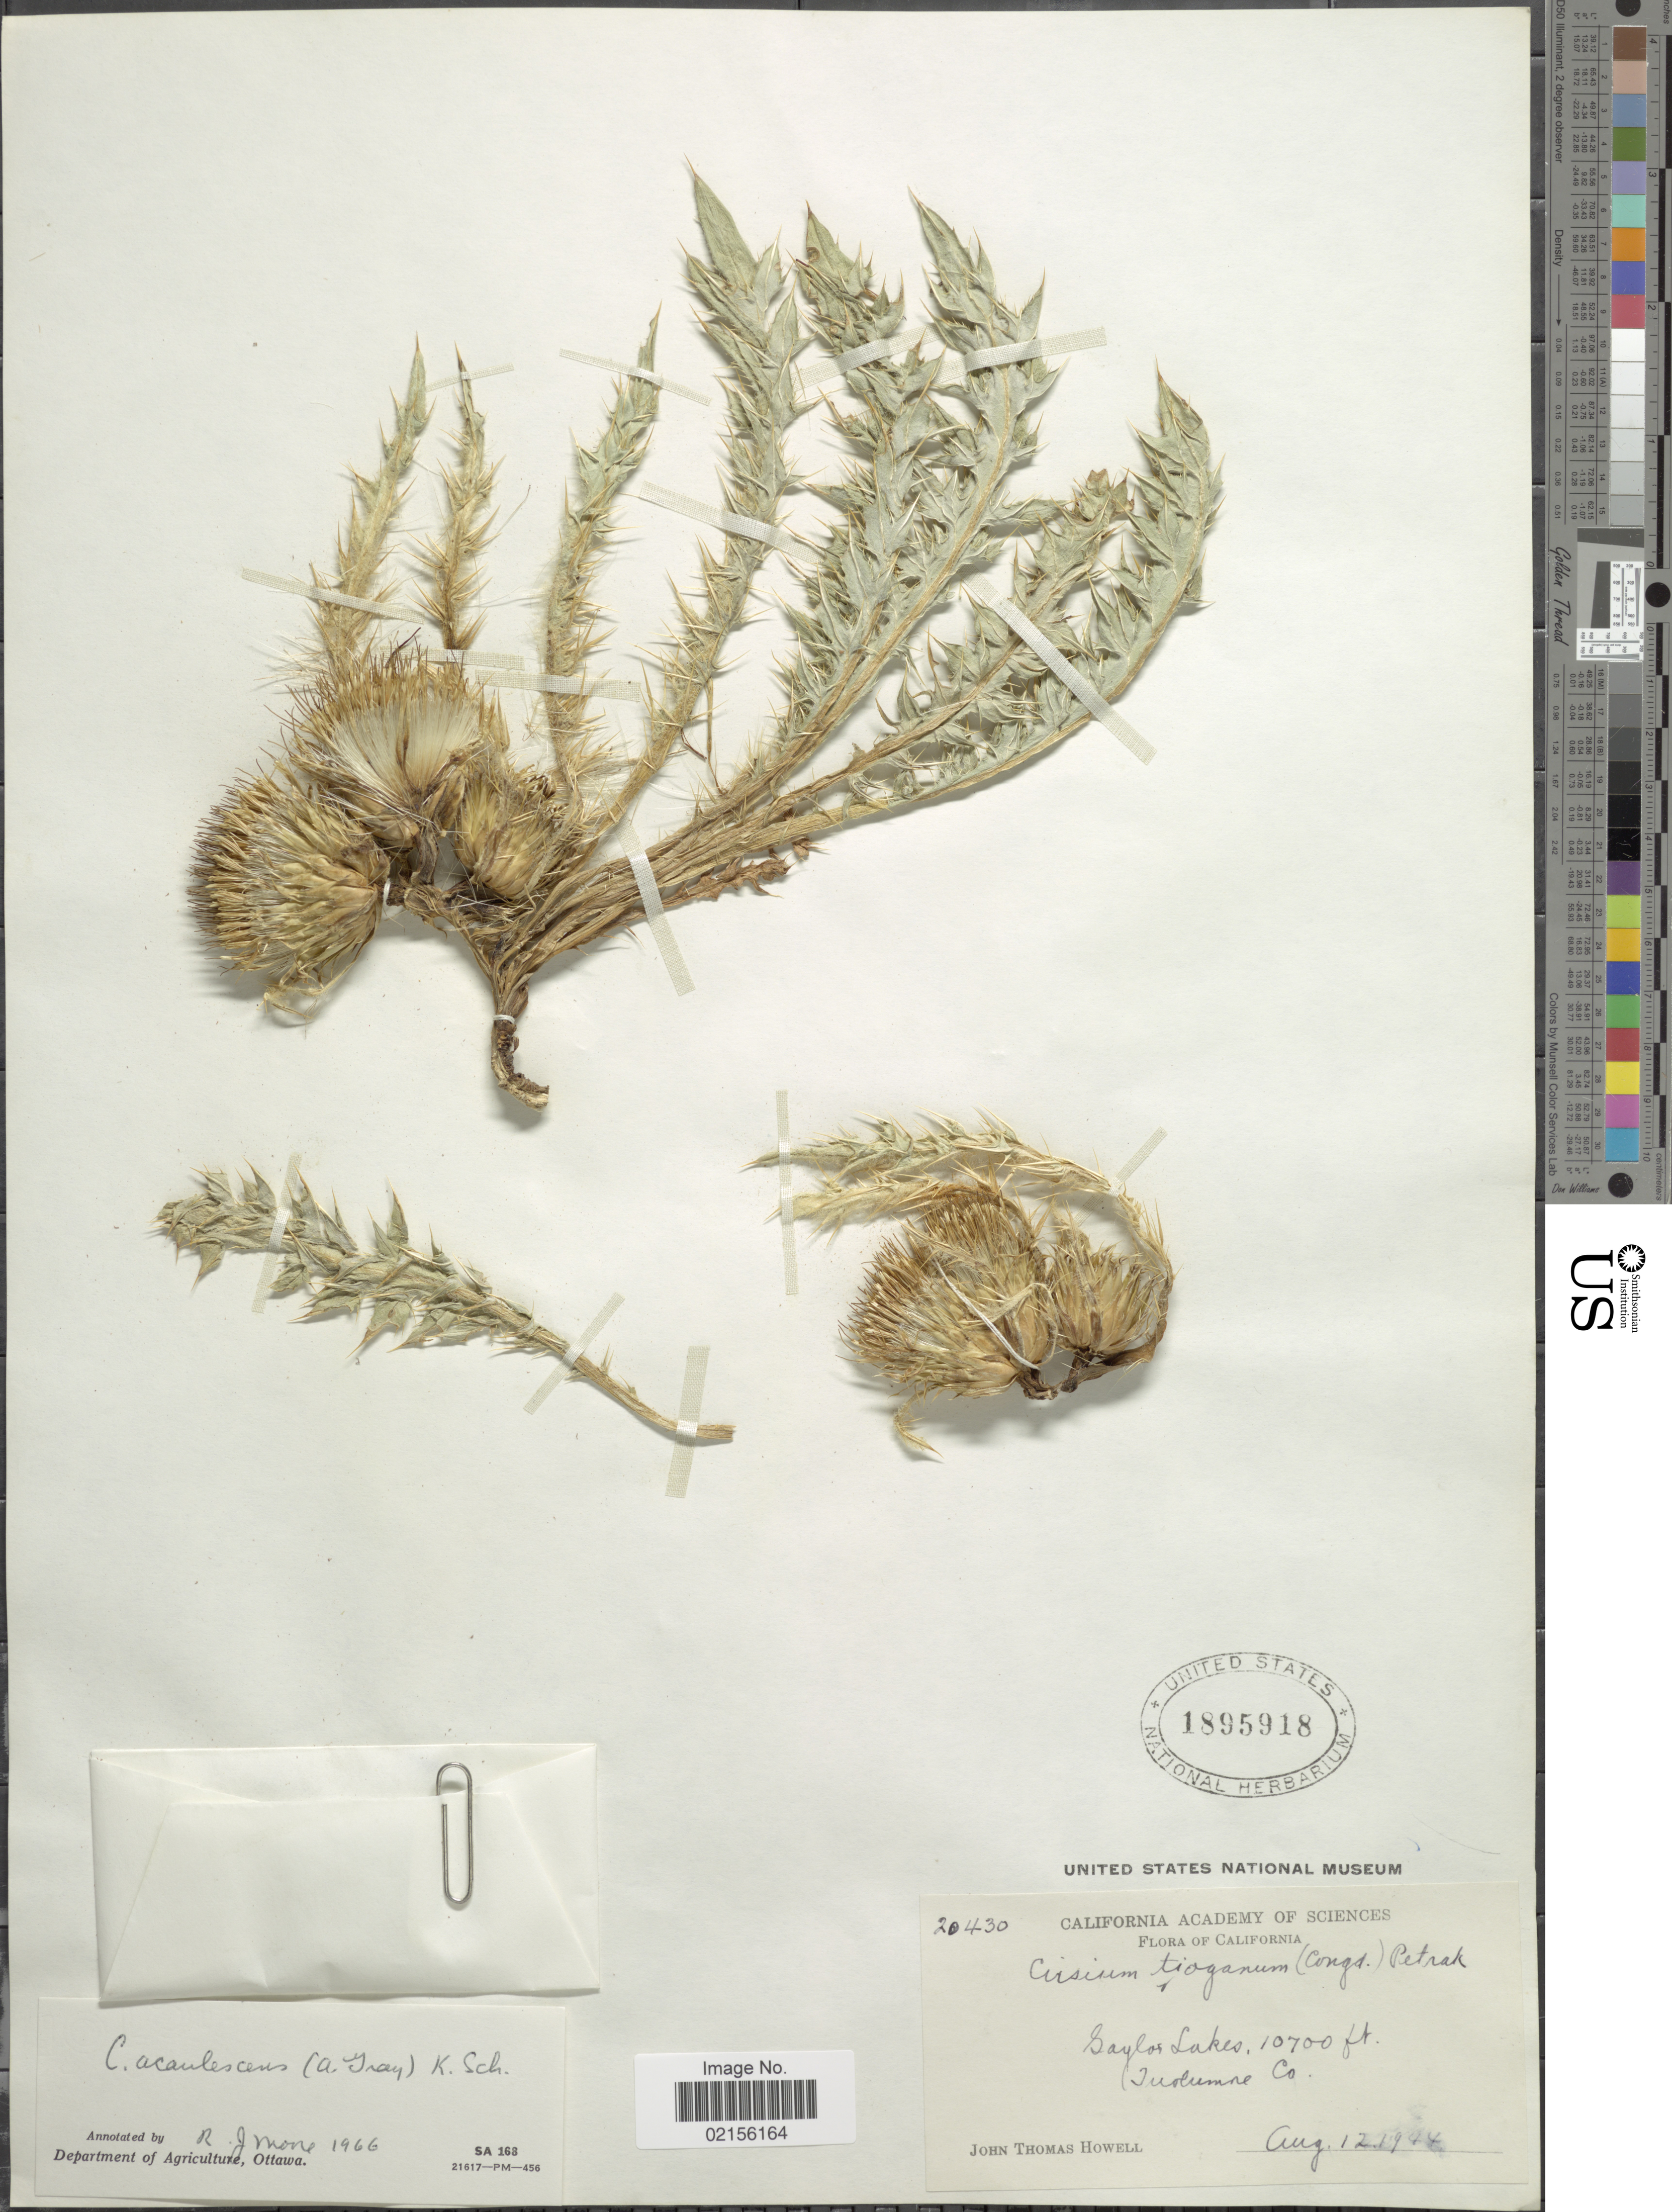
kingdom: Plantae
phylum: Tracheophyta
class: Magnoliopsida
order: Asterales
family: Asteraceae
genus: Cirsium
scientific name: Cirsium scariosum var. americanum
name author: (A. Gray) D.J. Keil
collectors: J. T. Howell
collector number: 20430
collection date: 1944-08-12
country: United States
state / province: California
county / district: Tuolumne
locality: Taylor Lakes, Tuolumne Co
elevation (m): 3261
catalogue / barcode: US 1895918